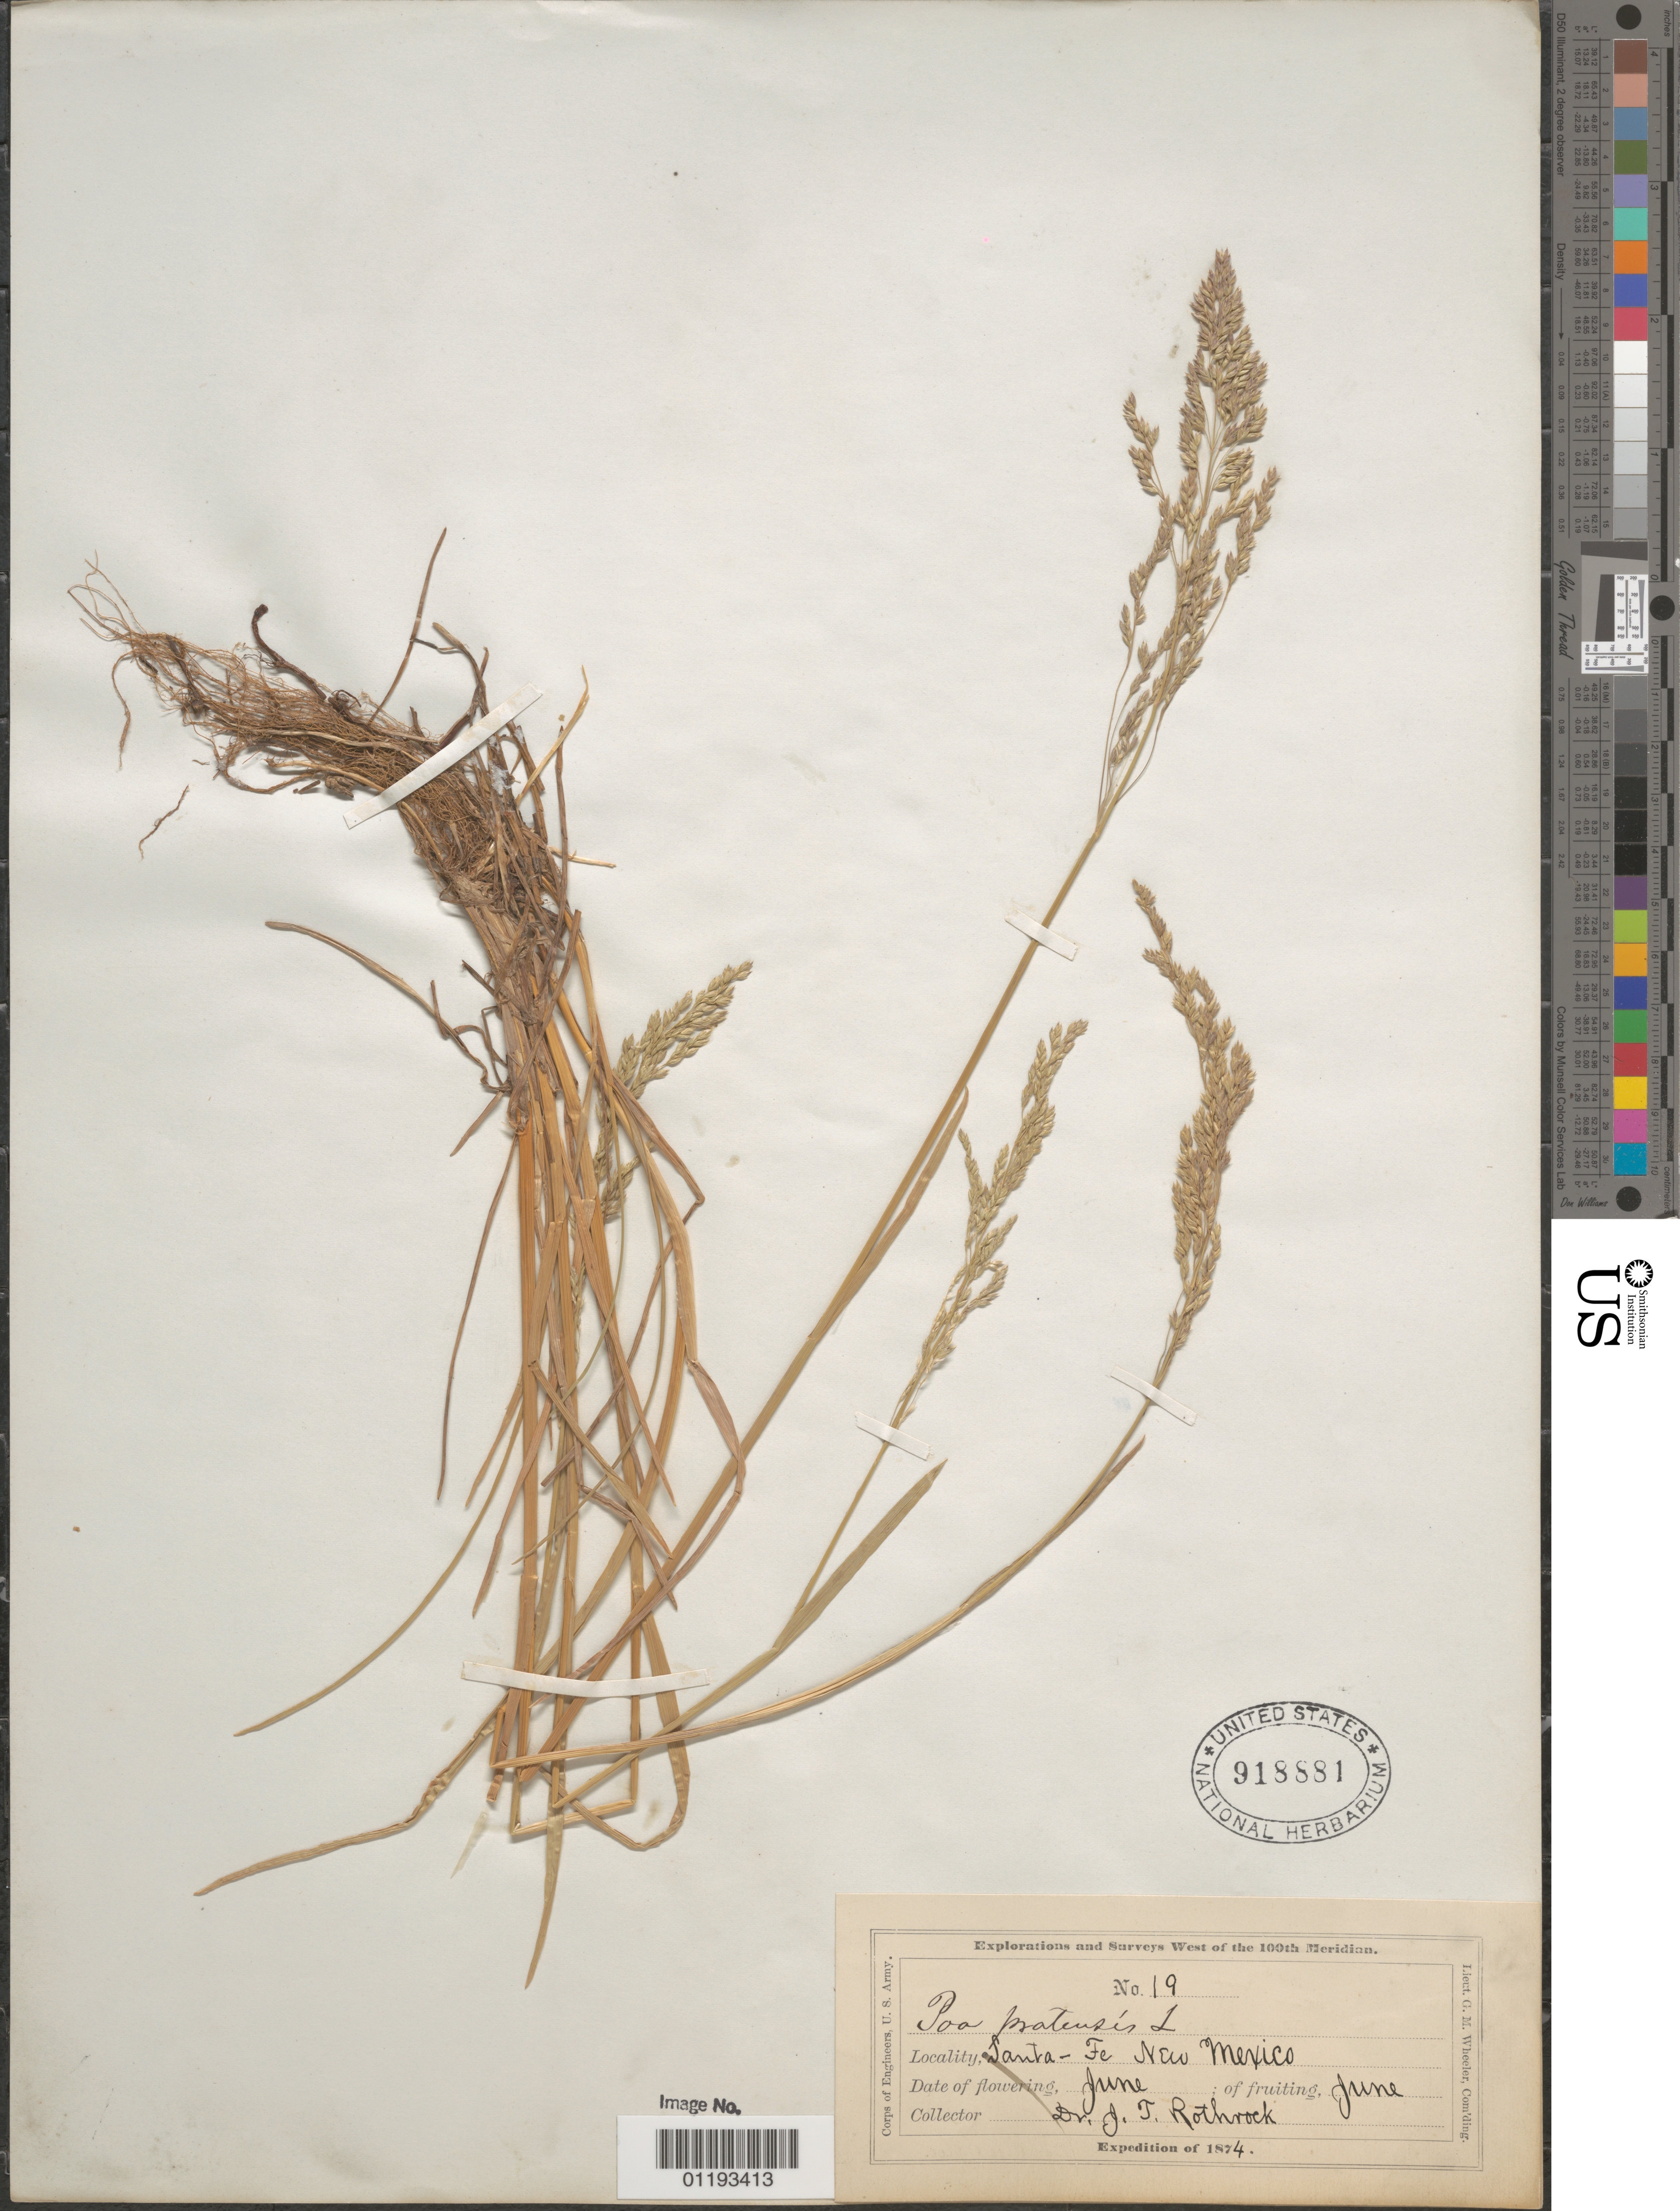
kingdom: Plantae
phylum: Tracheophyta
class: Liliopsida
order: Poales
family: Poaceae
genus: Poa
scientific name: Poa pratensis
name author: L.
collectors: J. T. Rothrock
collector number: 19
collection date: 1874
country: United States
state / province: New Mexico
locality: Santa Fe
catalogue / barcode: US 918881